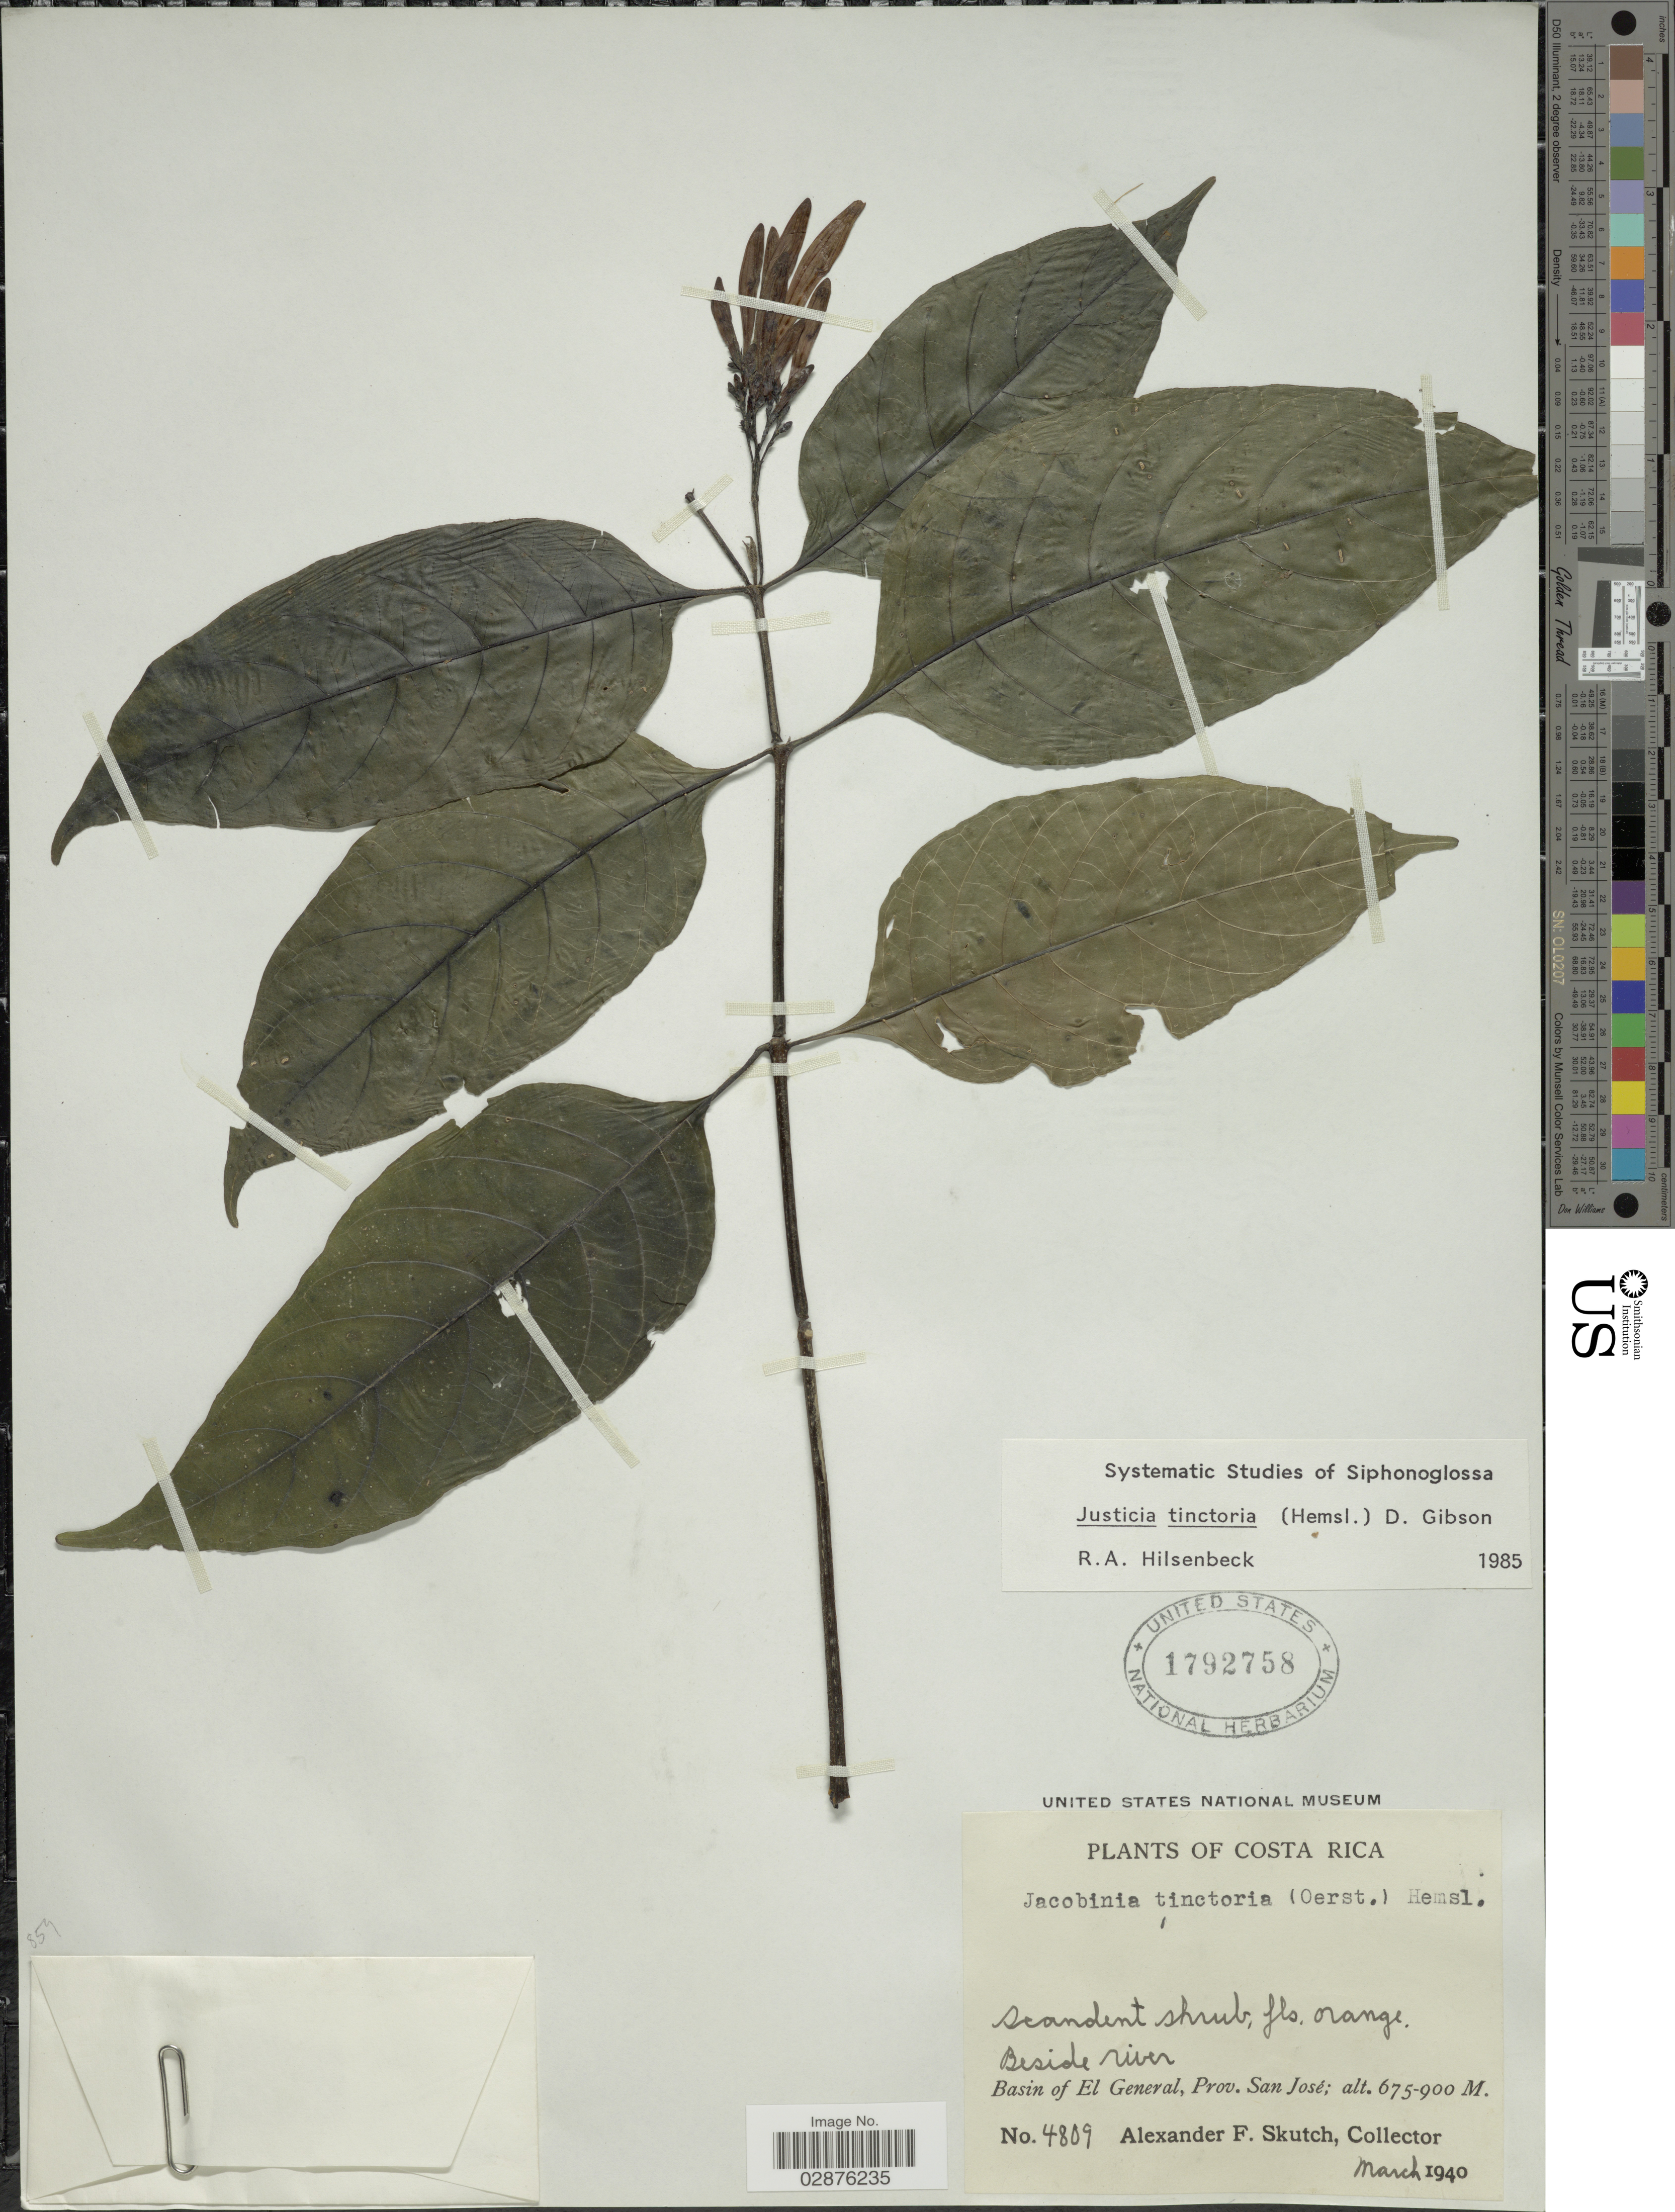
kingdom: Plantae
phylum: Tracheophyta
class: Magnoliopsida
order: Lamiales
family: Acanthaceae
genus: Justicia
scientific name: Justicia colorifera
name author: V.A.W. Graham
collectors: A. F. Skutch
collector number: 4809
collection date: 1940-03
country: Costa Rica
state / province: San José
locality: Basin of El General.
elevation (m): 675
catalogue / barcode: US 1792758